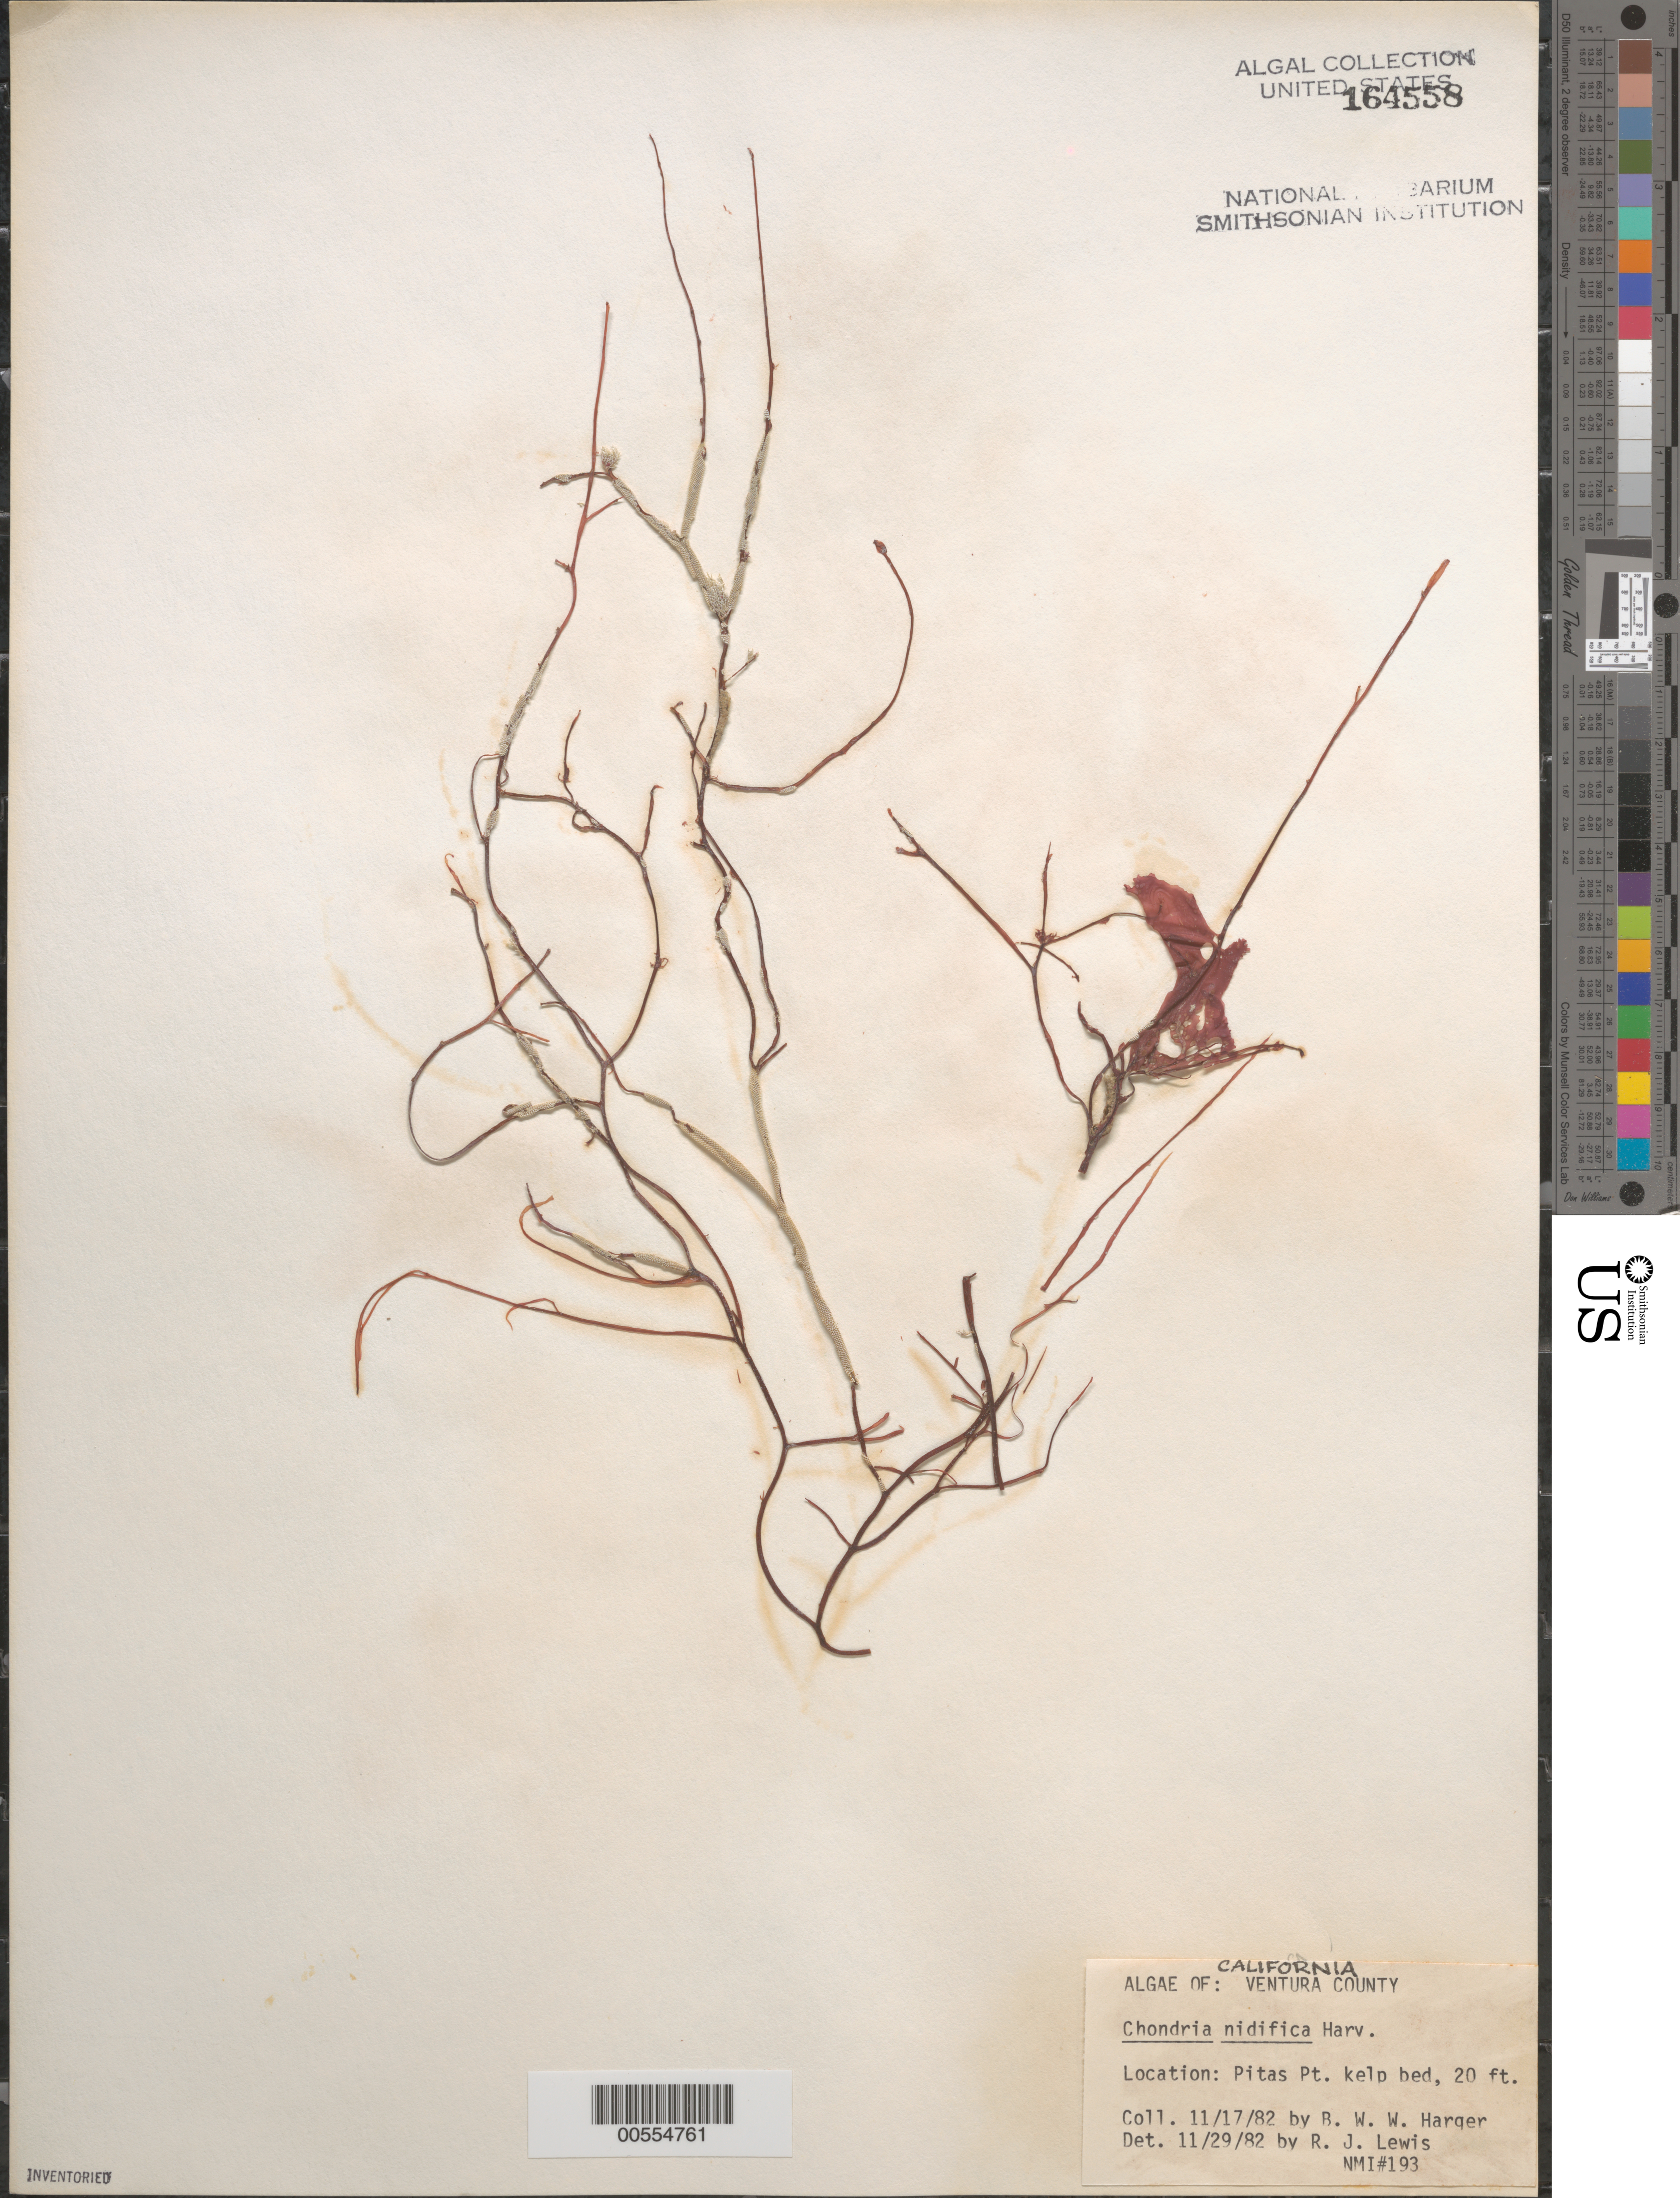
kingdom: Plantae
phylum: Rhodophyta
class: Florideophyceae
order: Ceramiales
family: Rhodomelaceae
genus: Neochondria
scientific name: Neochondria nidifica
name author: (Harvey) Sutti et al.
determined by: Algae name updating Project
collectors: B. W. Harger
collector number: NMI 193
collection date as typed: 17 Nov 1982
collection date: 1982-11-17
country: United States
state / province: California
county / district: Ventura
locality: Pitas Point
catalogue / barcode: US 164558